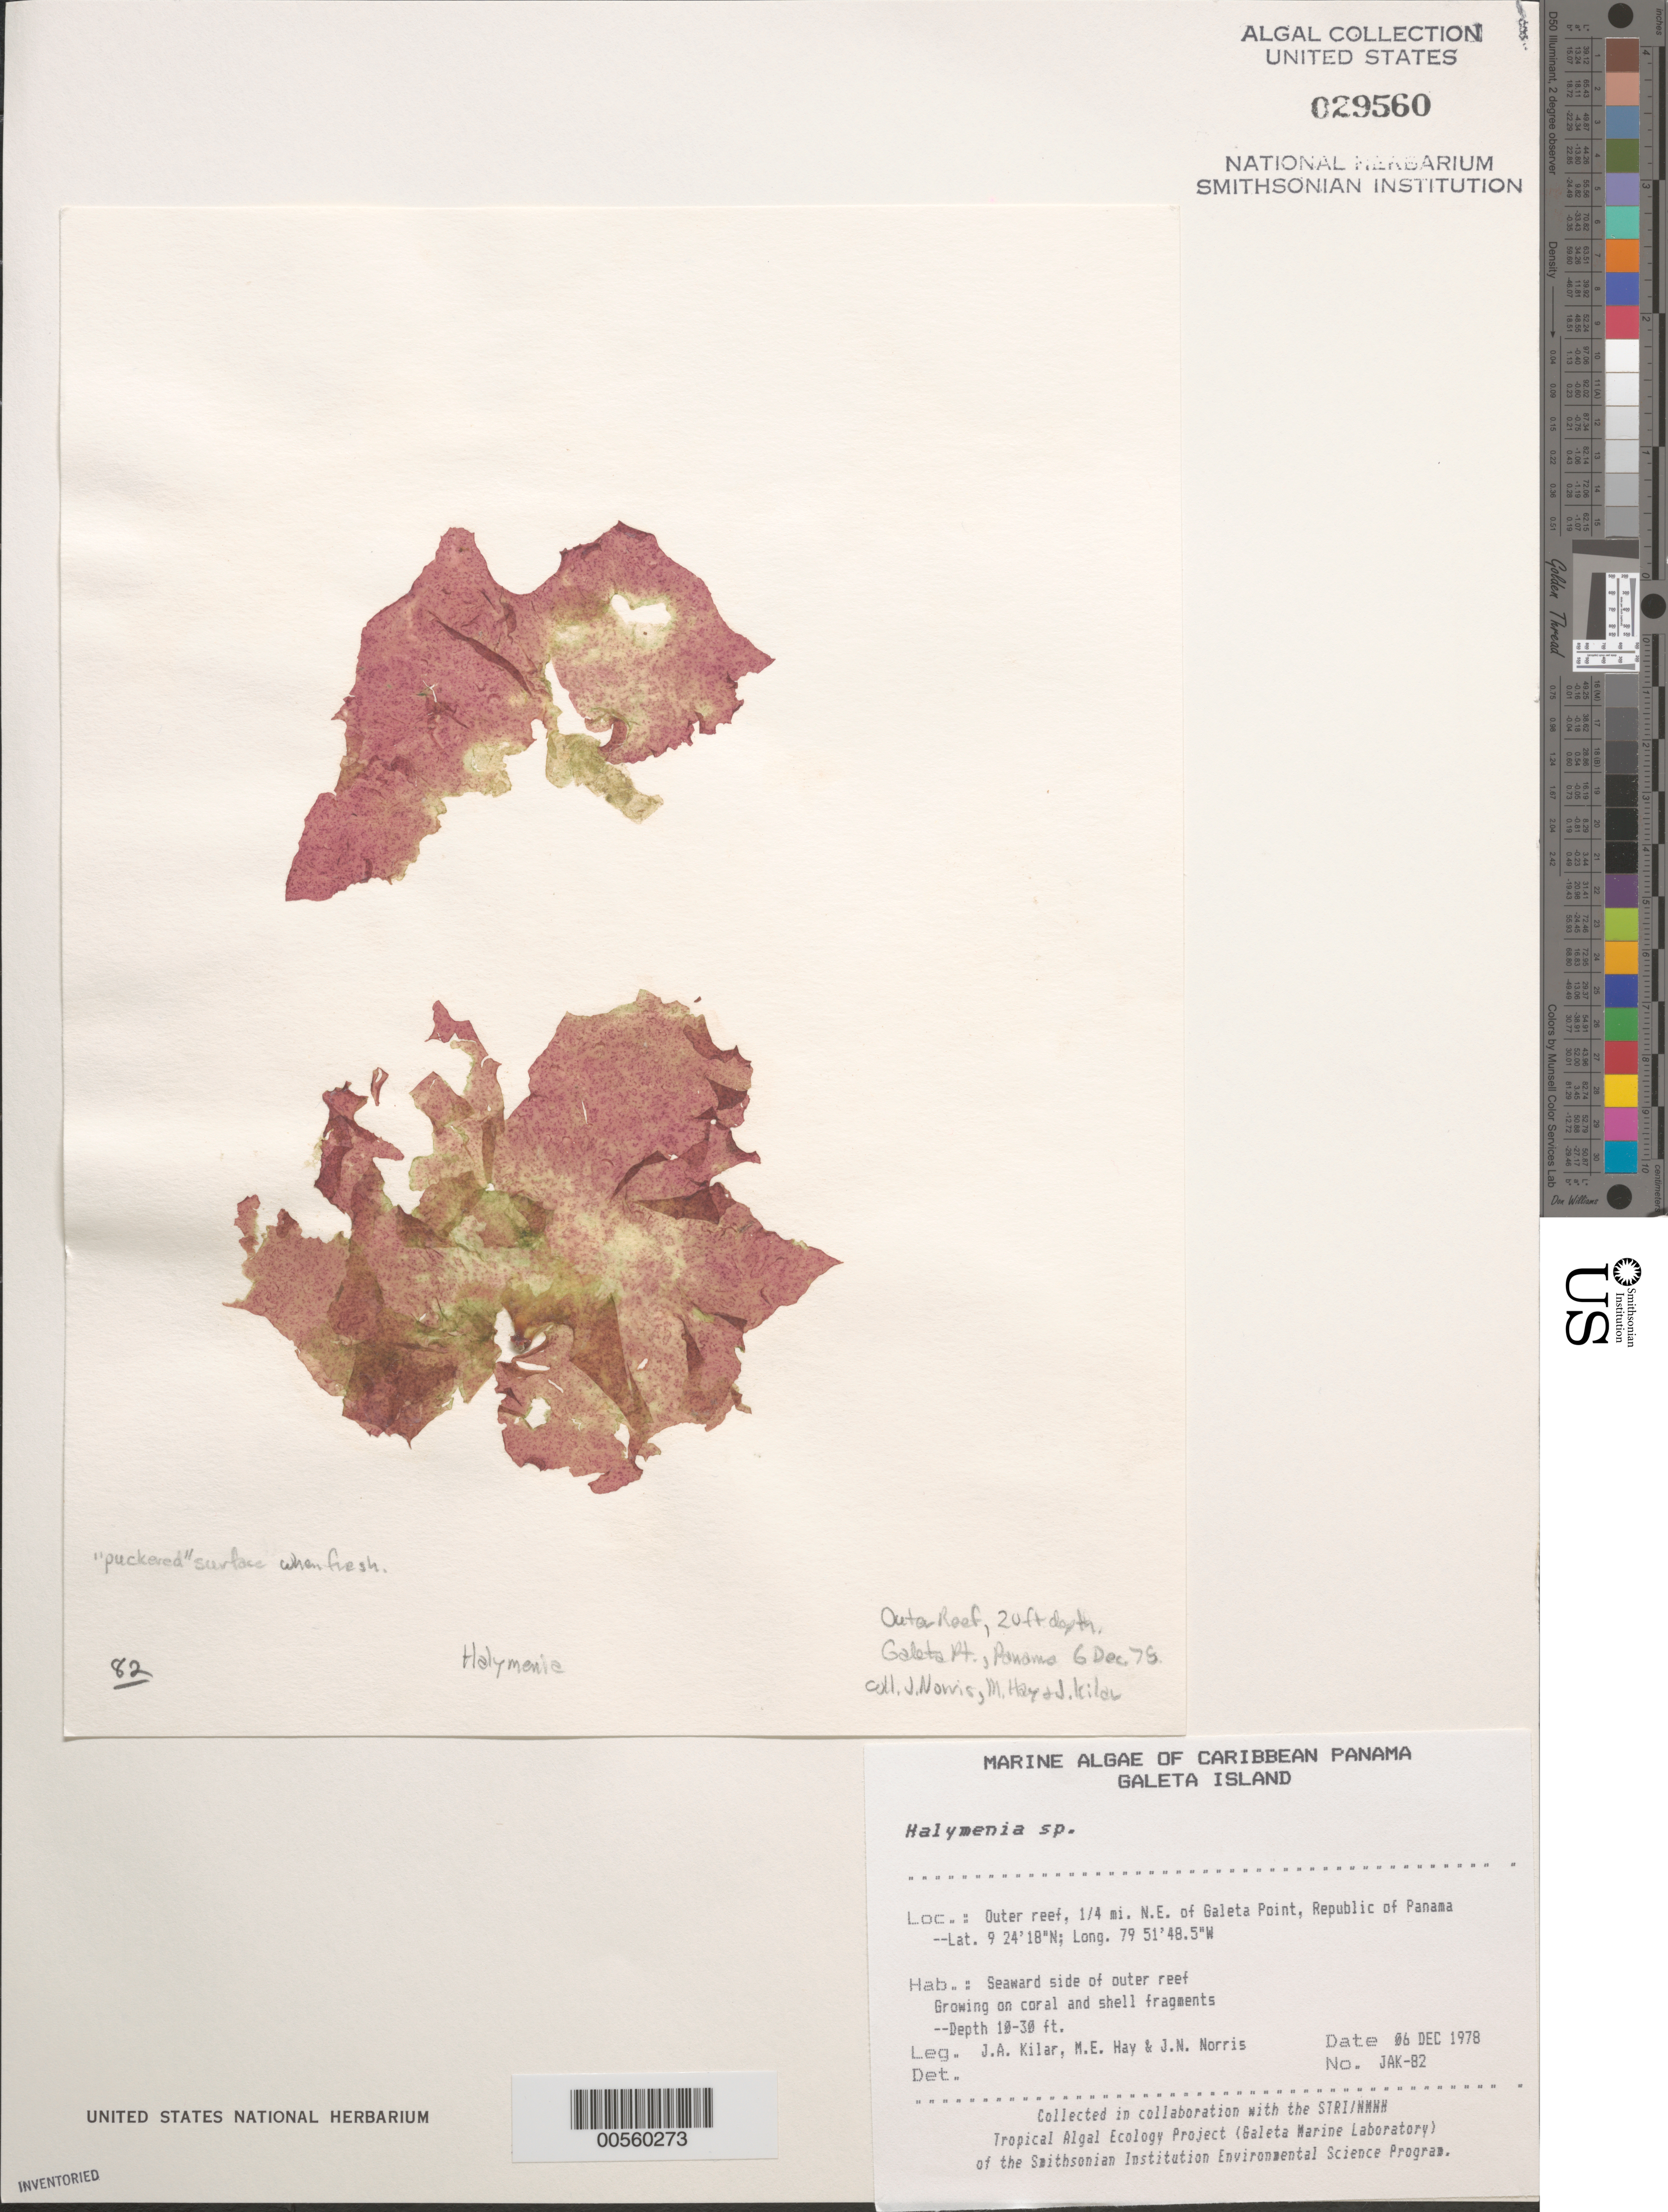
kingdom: Plantae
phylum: Rhodophyta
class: Florideophyceae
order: Halymeniales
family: Halymeniaceae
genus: Halymenia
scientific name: Halymenia sp.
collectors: J. A. Kilar, M. E. Hay & J. N. Norris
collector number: JAK-82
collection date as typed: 06 Dec 1978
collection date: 1978-12-06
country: Panama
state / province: Colón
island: Galeta Island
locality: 1/4th mile northeast of Galeta Point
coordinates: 9 24' 18" N, 79 51' 48.5" W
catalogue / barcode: US 29560